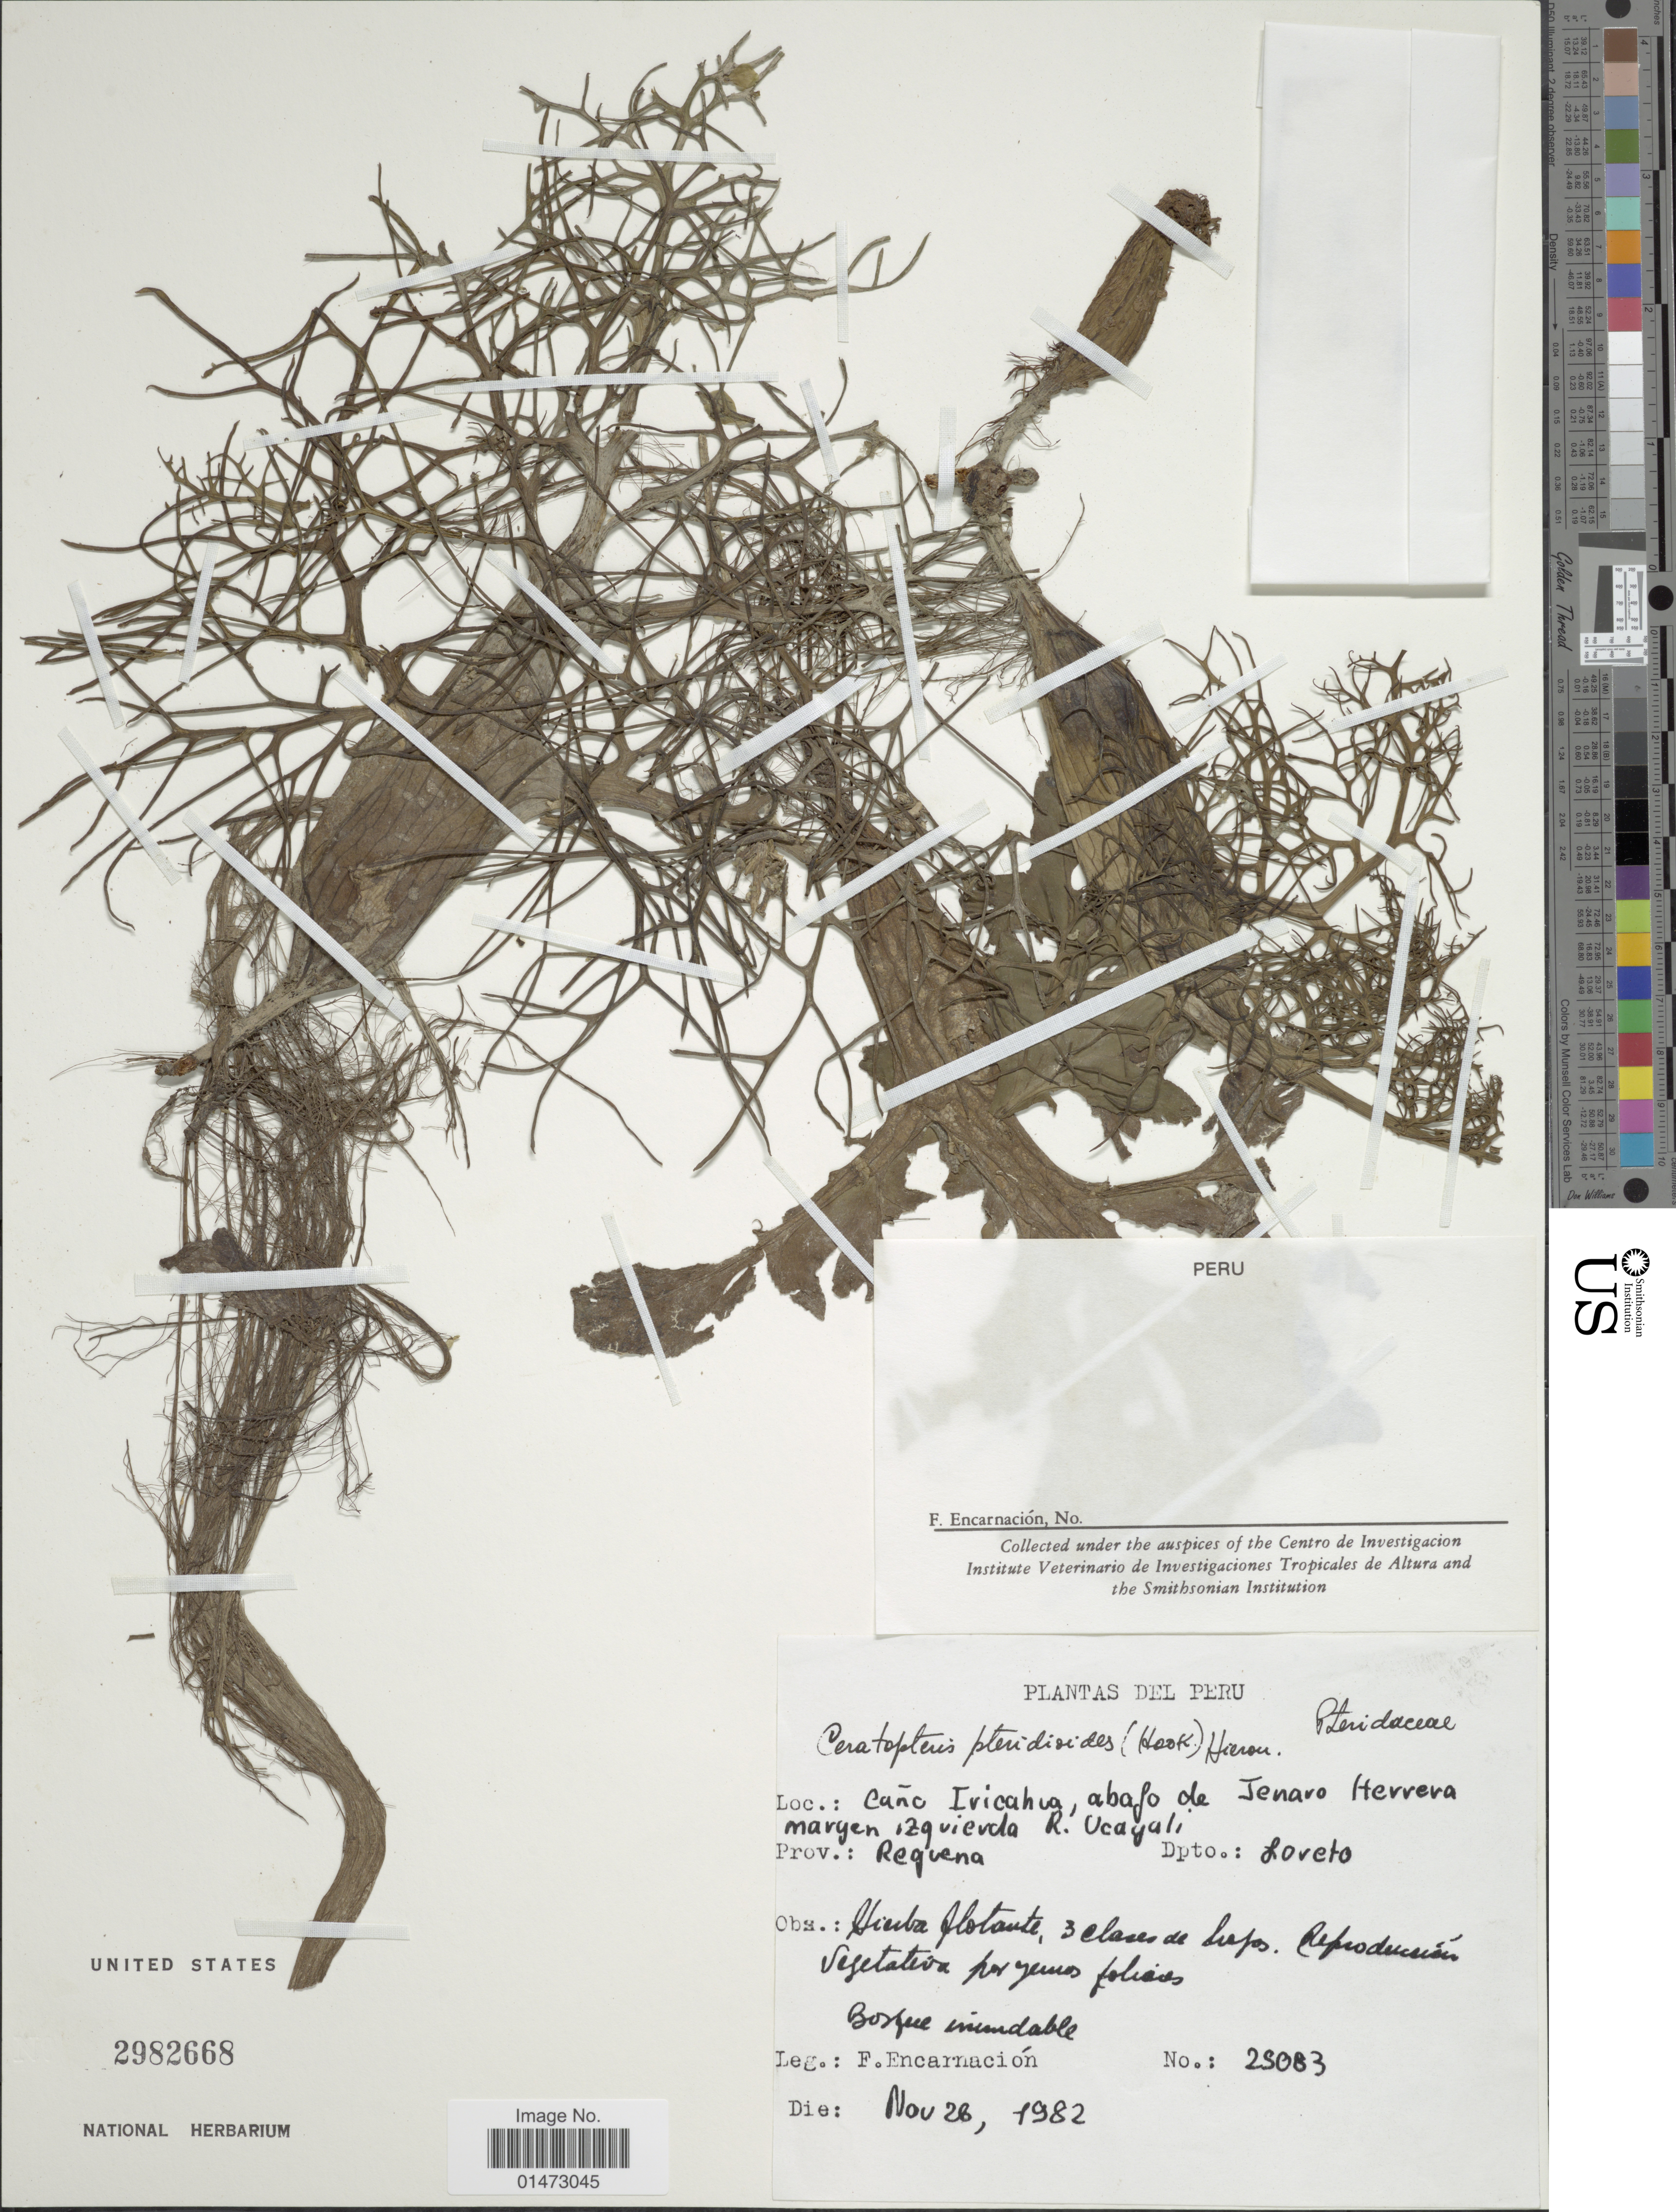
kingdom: Plantae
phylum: Tracheophyta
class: Polypodiopsida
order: Polypodiales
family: Pteridaceae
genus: Ceratopteris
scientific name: Ceratopteris pteridioides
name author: (Hook.) Hieron.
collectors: F. Encarnación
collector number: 25083*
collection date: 1982-11-26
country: Peru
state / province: Loreto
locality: Caño Iricahua, abajo de Jenaro Herrera margen izquierda R. Ucayali, Prov. Requena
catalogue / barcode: US 2982668